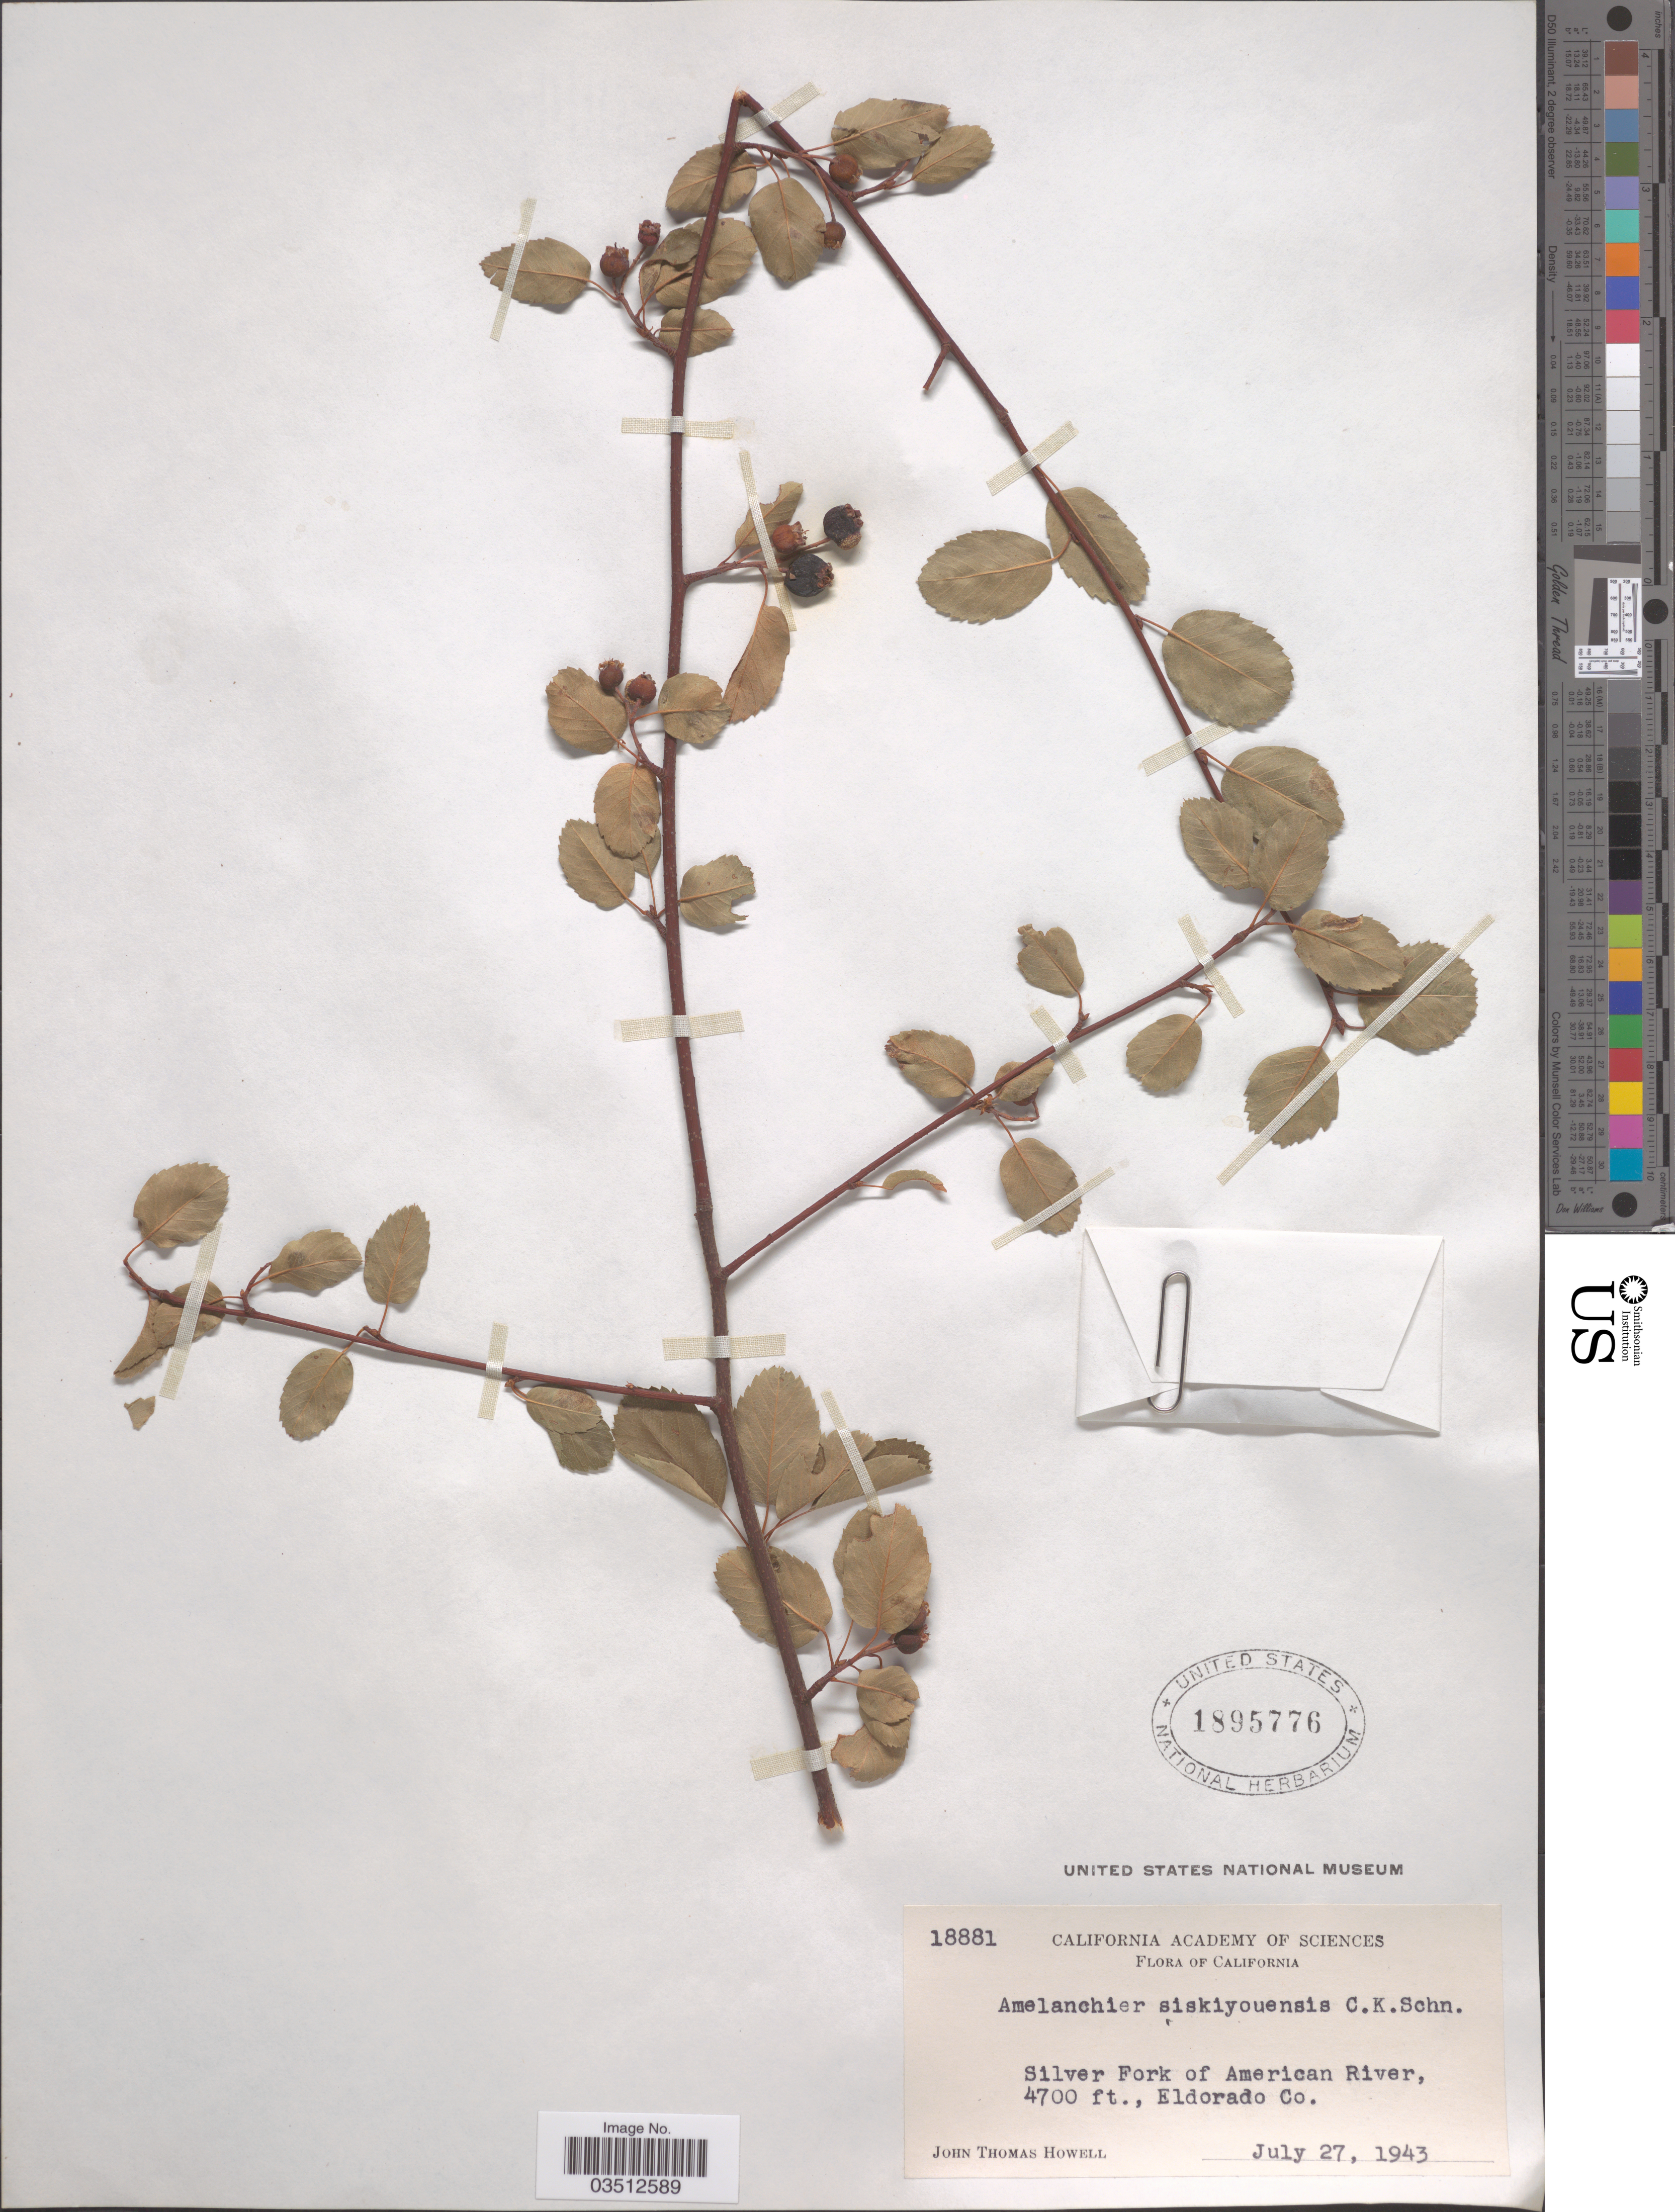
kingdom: Plantae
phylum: Tracheophyta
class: Magnoliopsida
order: Rosales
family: Rosaceae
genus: Amelanchier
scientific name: Amelanchier siskiyouensis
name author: C.K. Schneid.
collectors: J. T. Howell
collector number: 18881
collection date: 1943-07-27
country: United States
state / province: California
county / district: El Dorado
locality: Silver Fork of American River, Eldorado Co.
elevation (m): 1433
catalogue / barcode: US 1895776